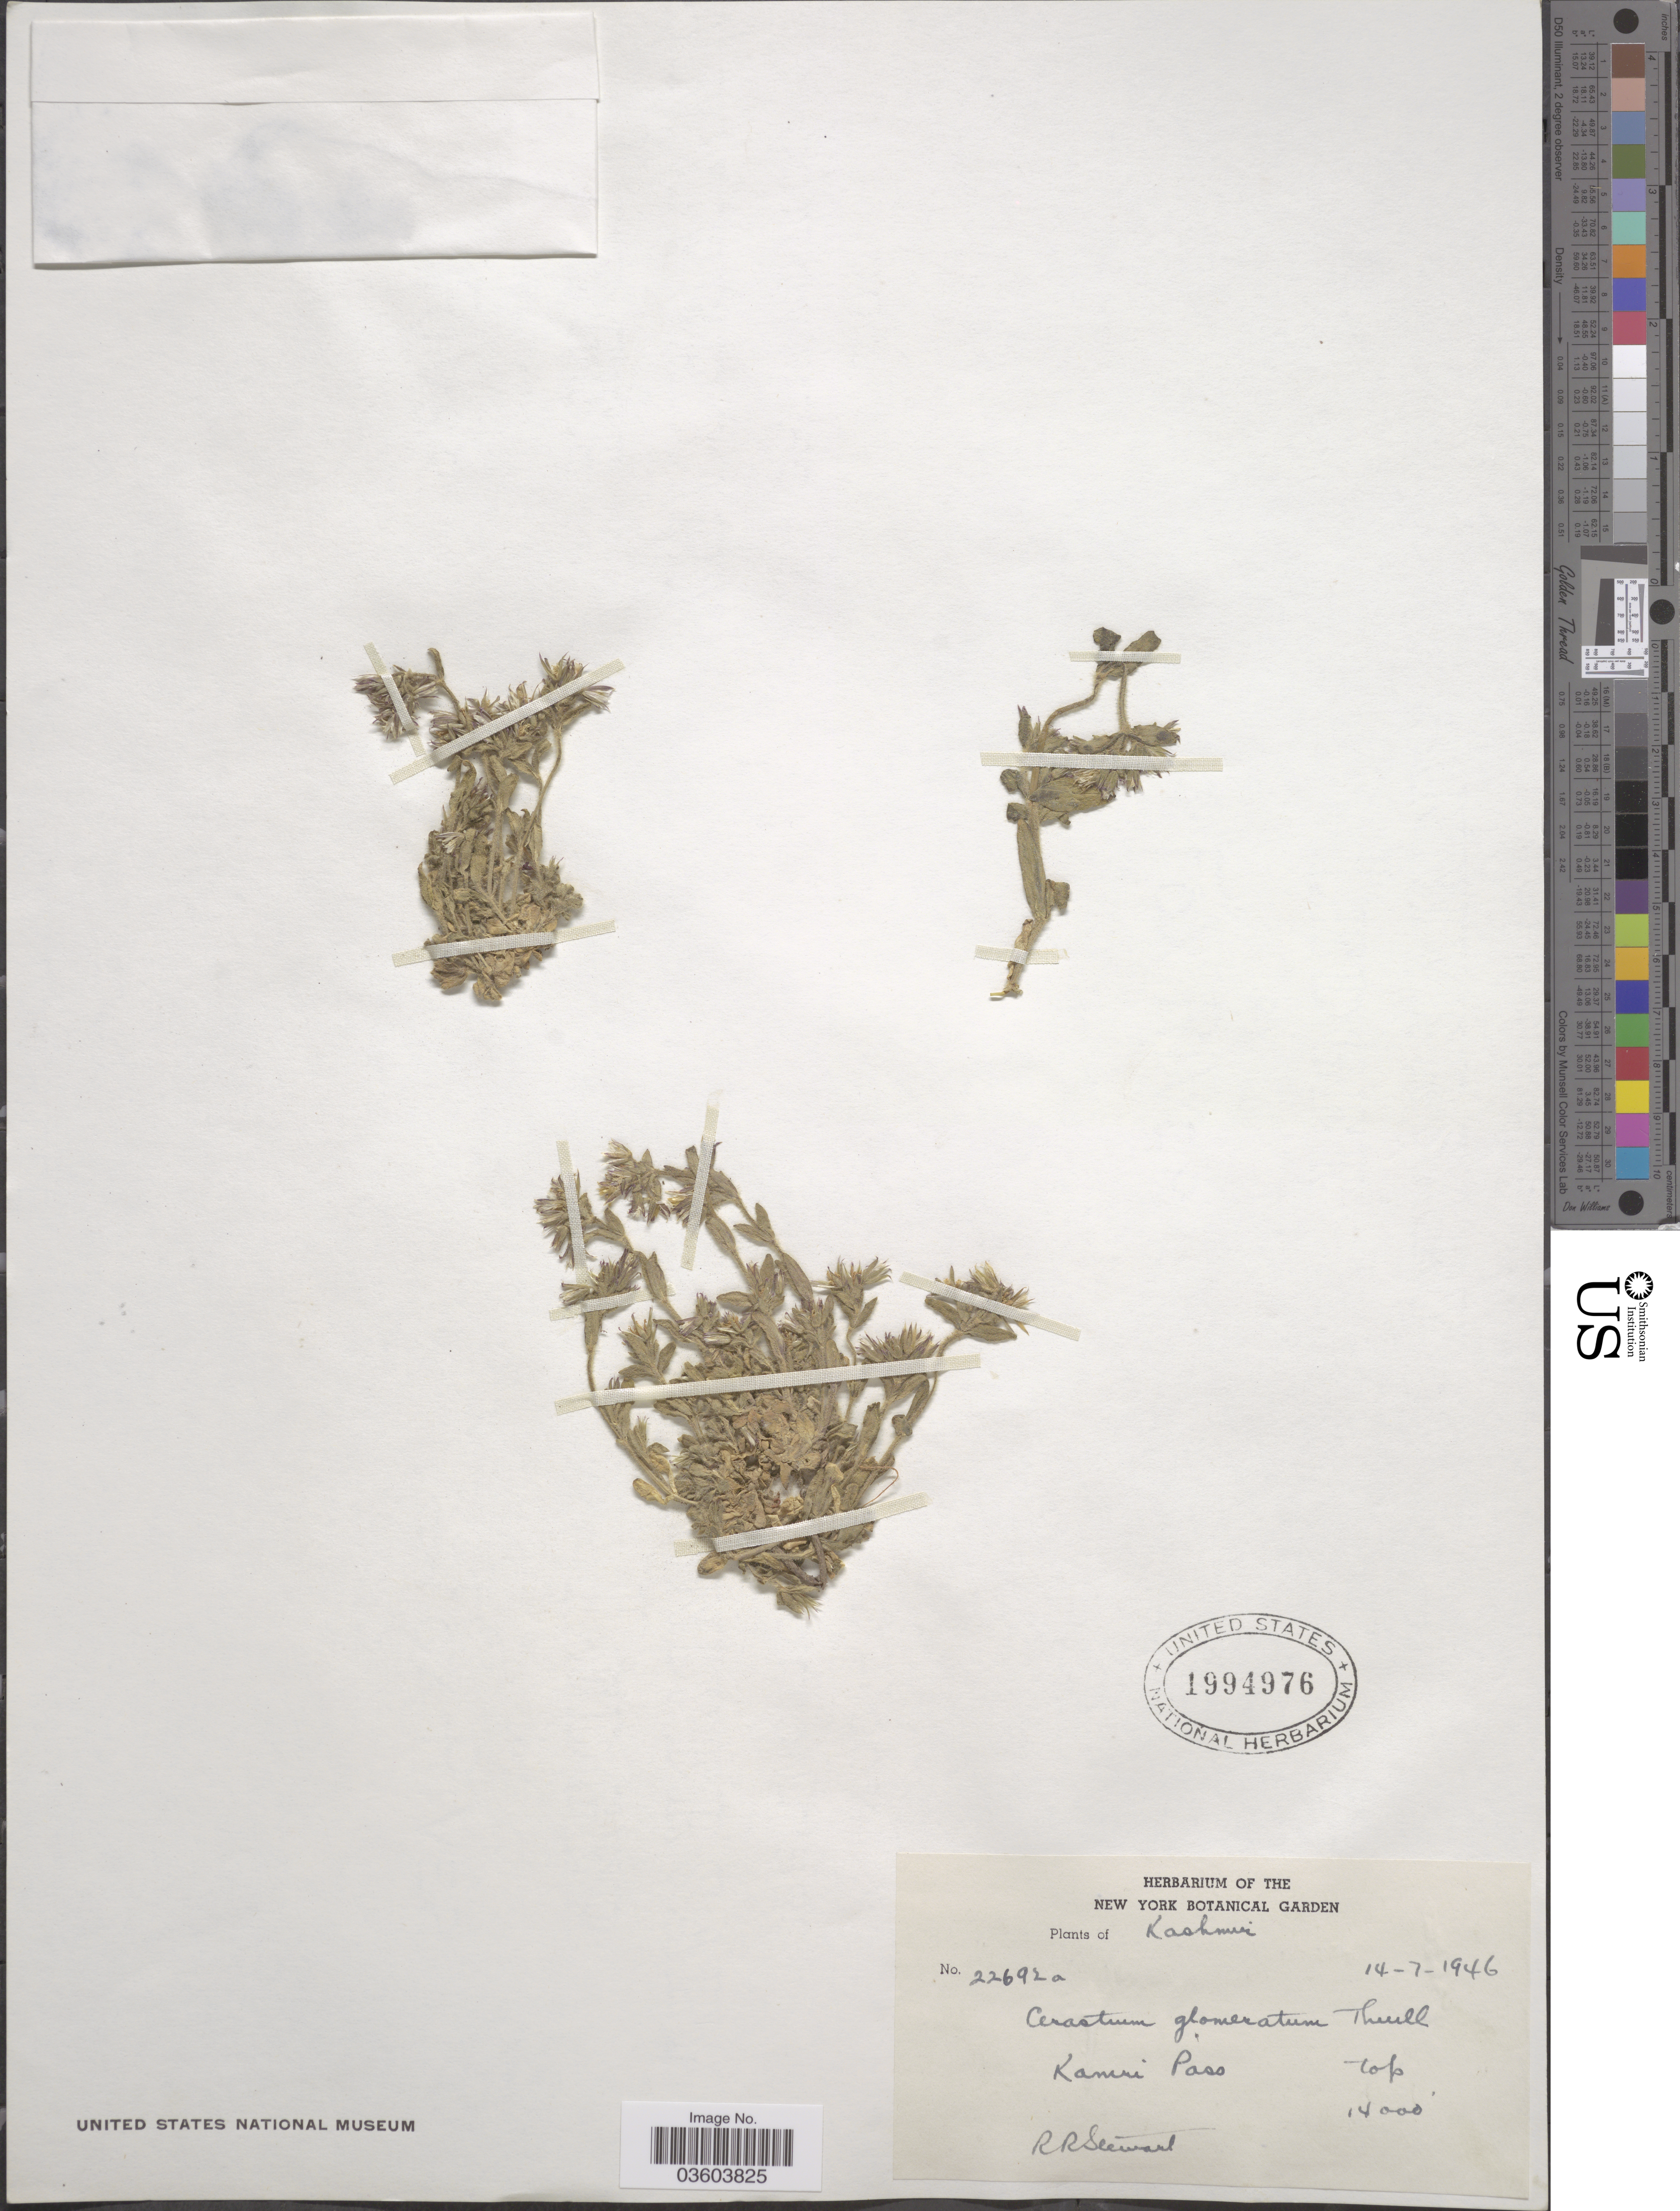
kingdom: Plantae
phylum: Tracheophyta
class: Magnoliopsida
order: Caryophyllales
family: Caryophyllaceae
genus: Cerastium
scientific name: Cerastium glomeratum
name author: Thuill.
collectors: R. Stewart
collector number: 22692a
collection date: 1946-07-14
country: India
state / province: Jammu and Kashmir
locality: Kashmir. Kamri Pass top.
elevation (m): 4267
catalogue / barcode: US 1994976